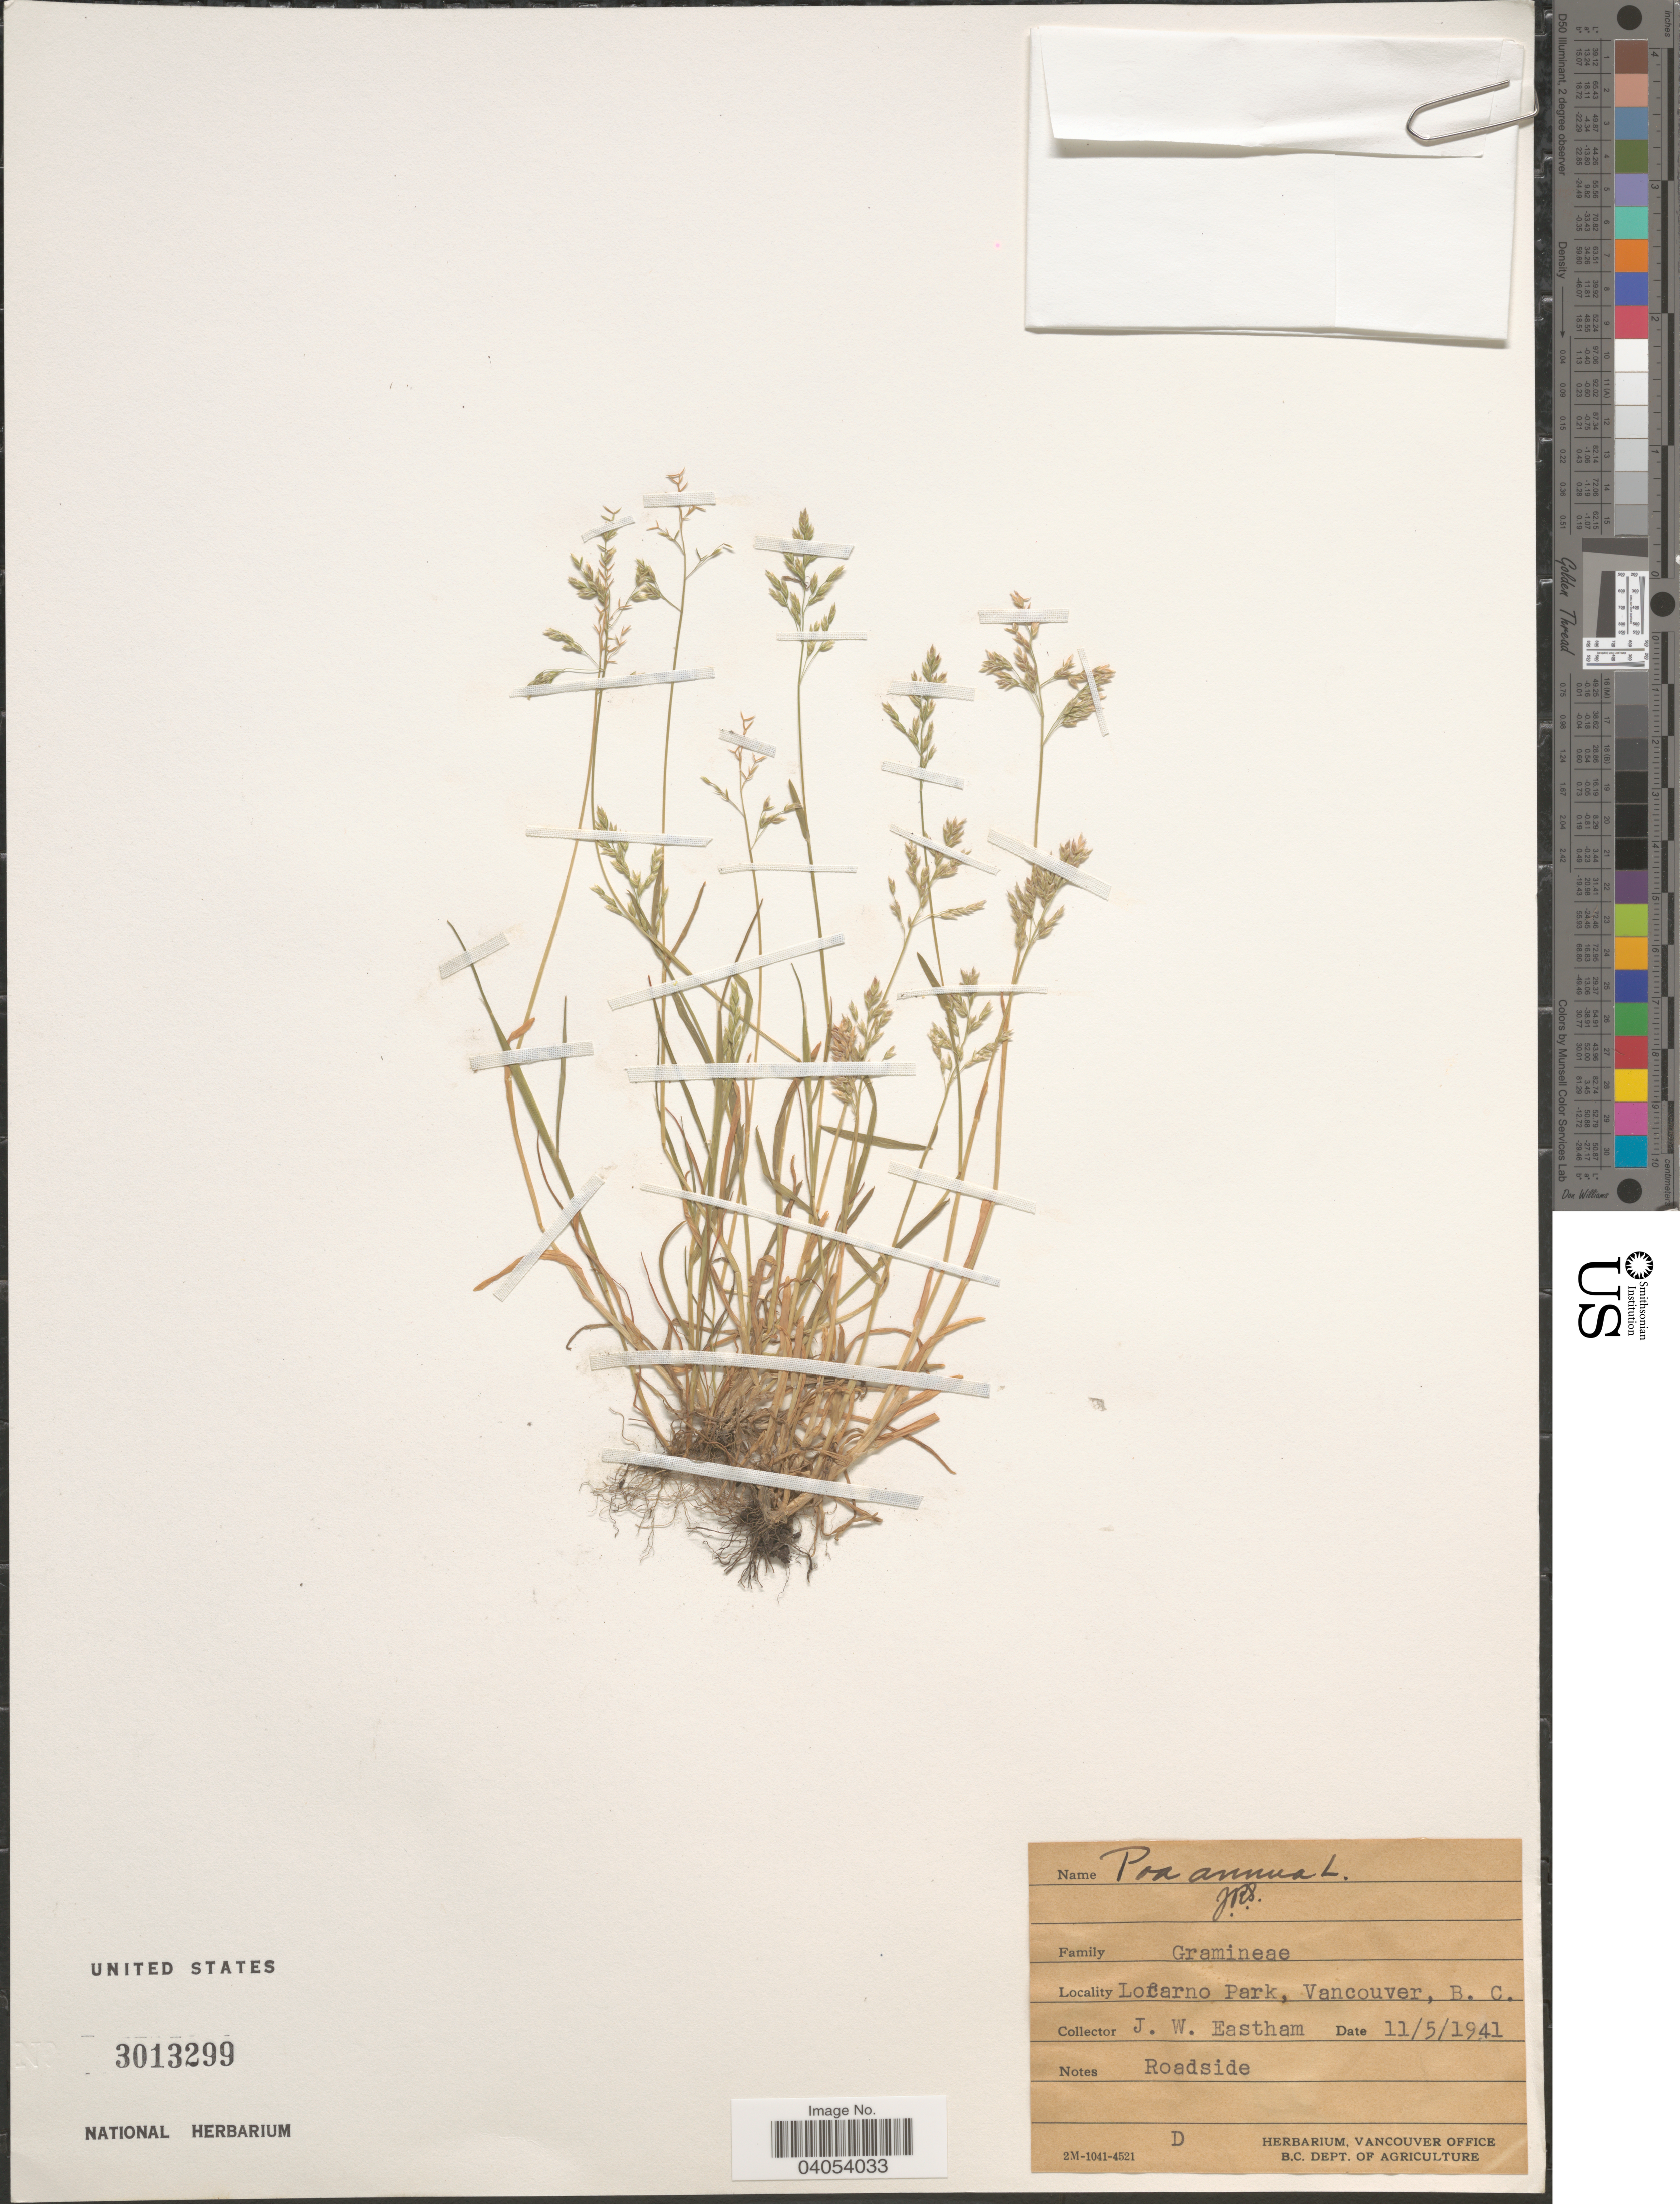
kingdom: Plantae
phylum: Tracheophyta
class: Liliopsida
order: Poales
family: Poaceae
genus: Poa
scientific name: Poa annua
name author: L.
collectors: J. Eastham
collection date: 1941-05-11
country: Canada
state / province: British Columbia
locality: Locarno Park, Vancouver.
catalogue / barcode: US 3013299